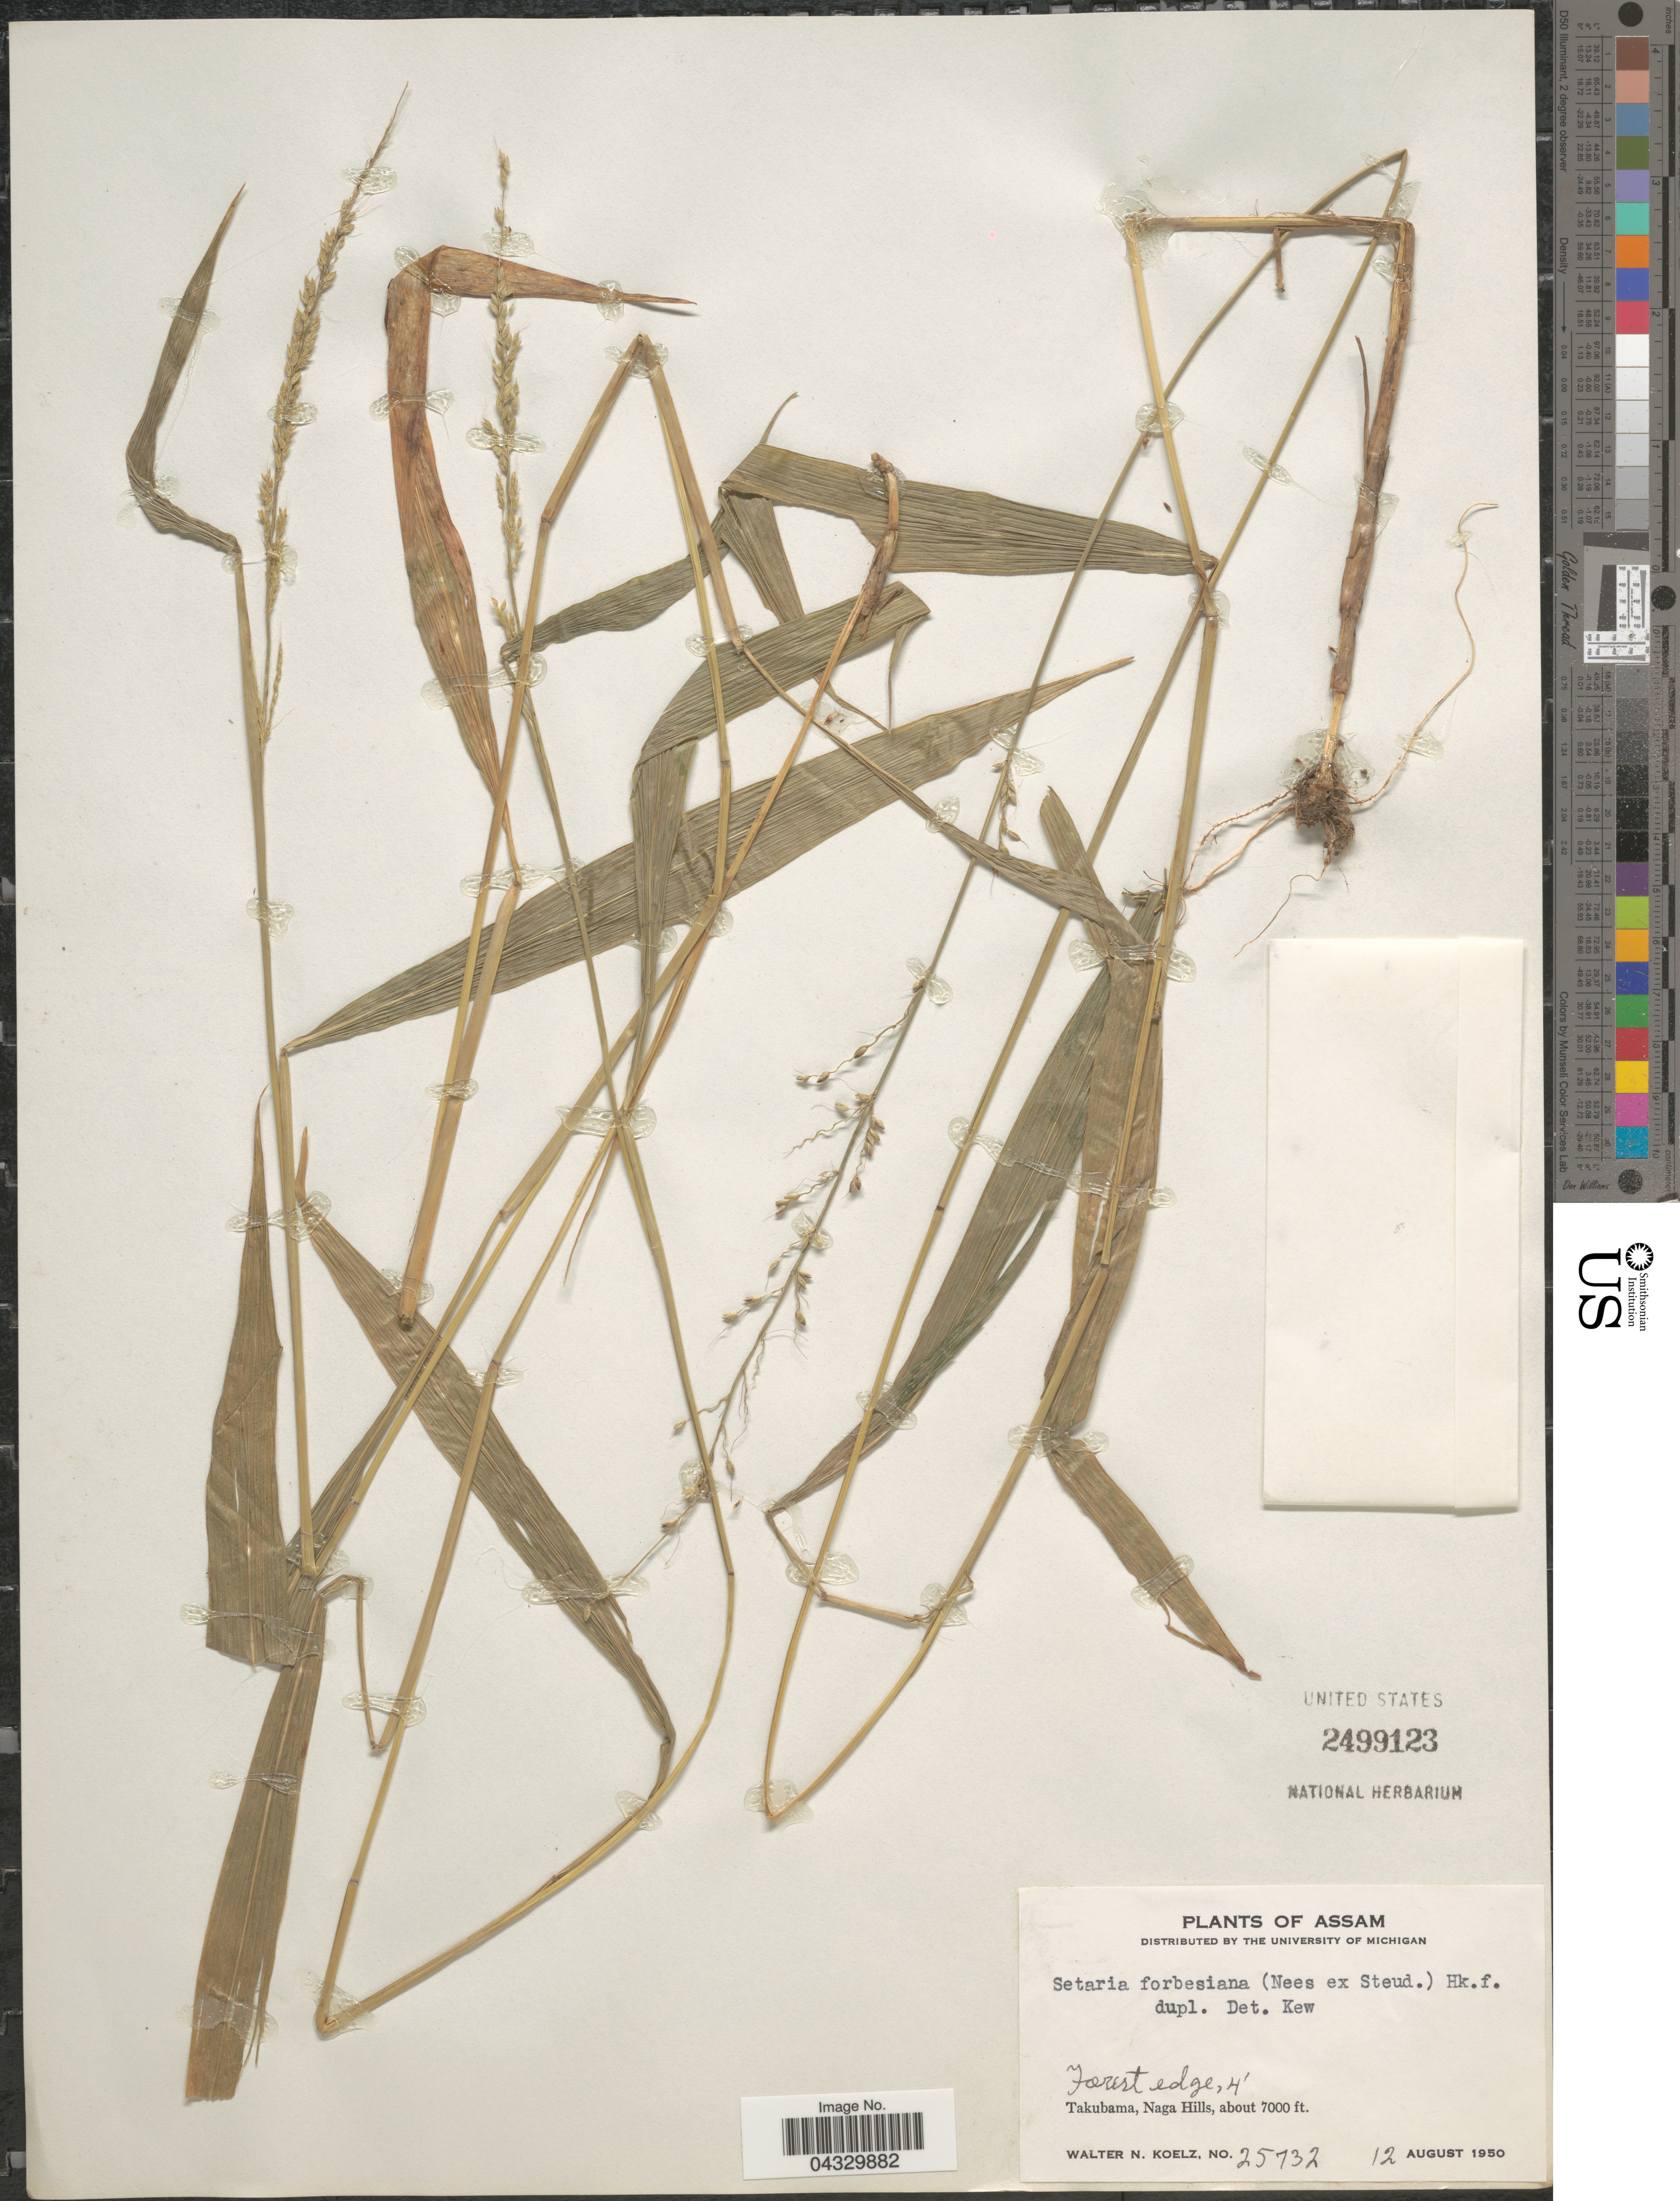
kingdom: Plantae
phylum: Tracheophyta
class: Liliopsida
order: Poales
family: Poaceae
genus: Setaria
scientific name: Setaria forbesiana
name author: (Nees ex Steud.) Hook. f.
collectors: W. N. Koelz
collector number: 25732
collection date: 1950-08-12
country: India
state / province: Assam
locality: Takubama, Naga Hills.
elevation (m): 2134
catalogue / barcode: US 2499123